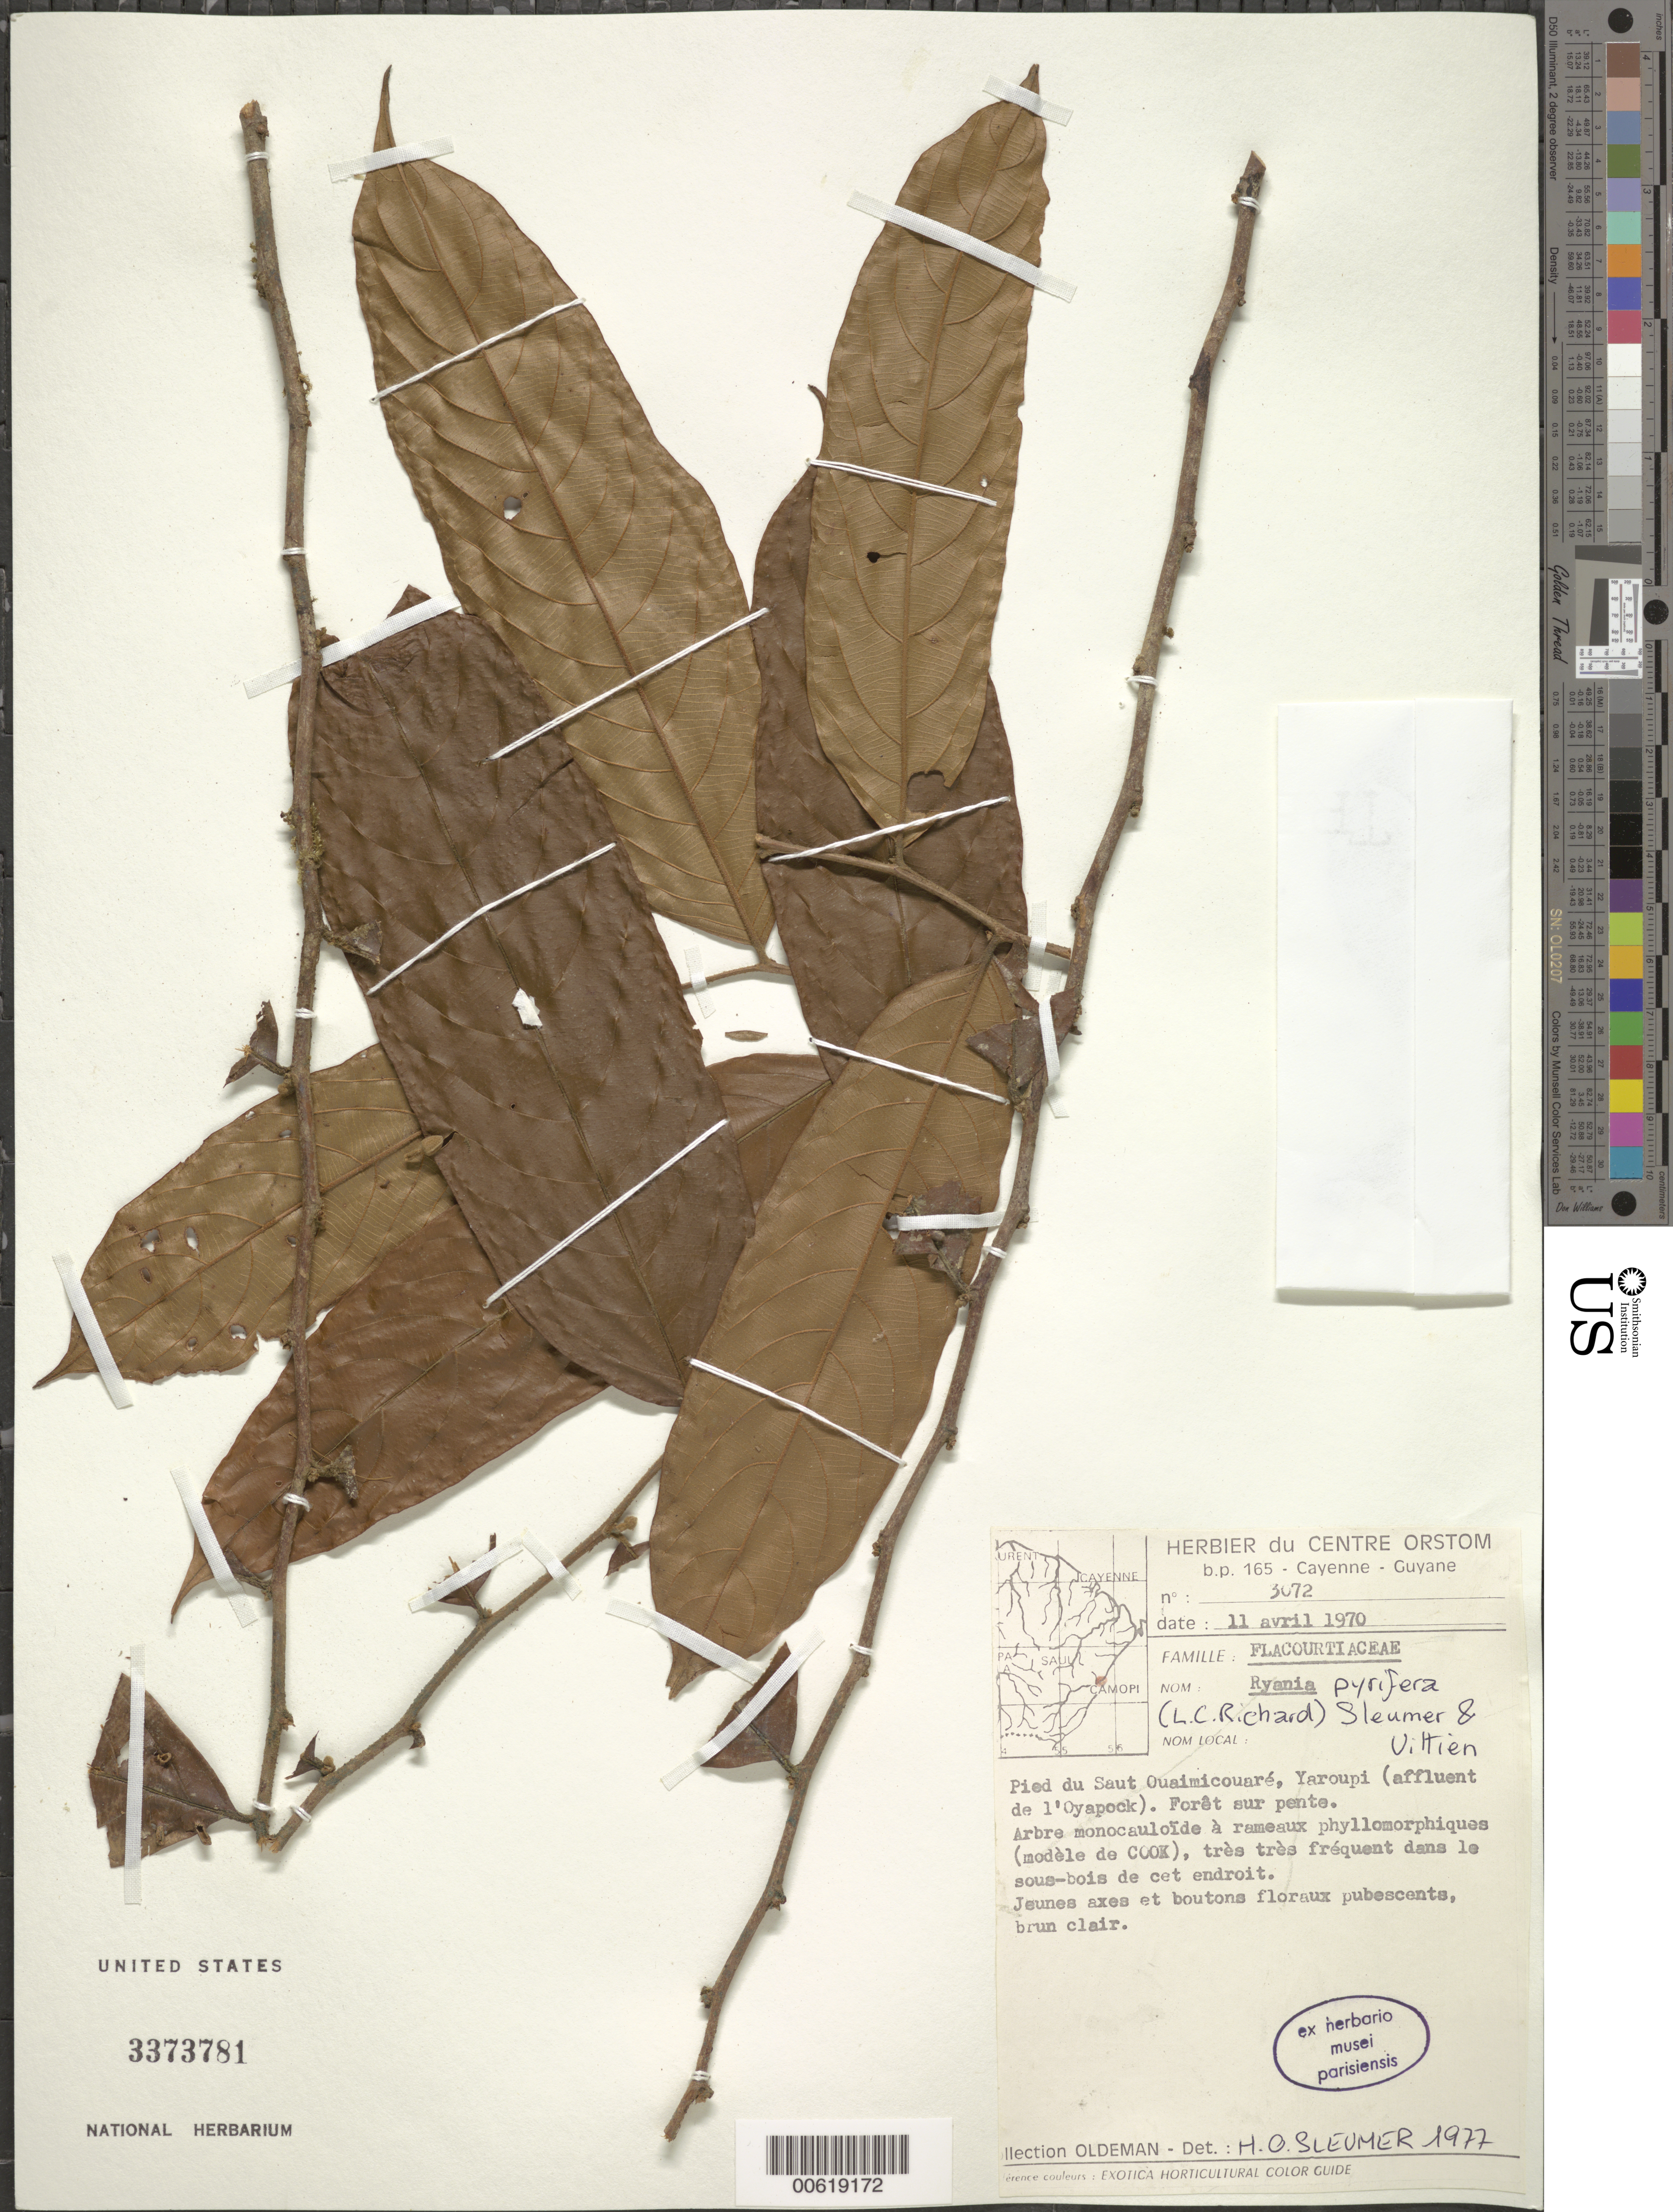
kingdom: Plantae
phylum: Tracheophyta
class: Magnoliopsida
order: Malpighiales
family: Salicaceae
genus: Ryania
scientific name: Ryania pyrifera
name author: Uittien & Sleumer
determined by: Sleumer, H. O.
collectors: R. Oldeman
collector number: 3072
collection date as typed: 11-Apr-70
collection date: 1970-04-11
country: French Guiana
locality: Pied du Saut Ouaimicouare, Yaroupi (affluent de l'Oyapock)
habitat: Forêt sur pente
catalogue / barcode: US 3373781